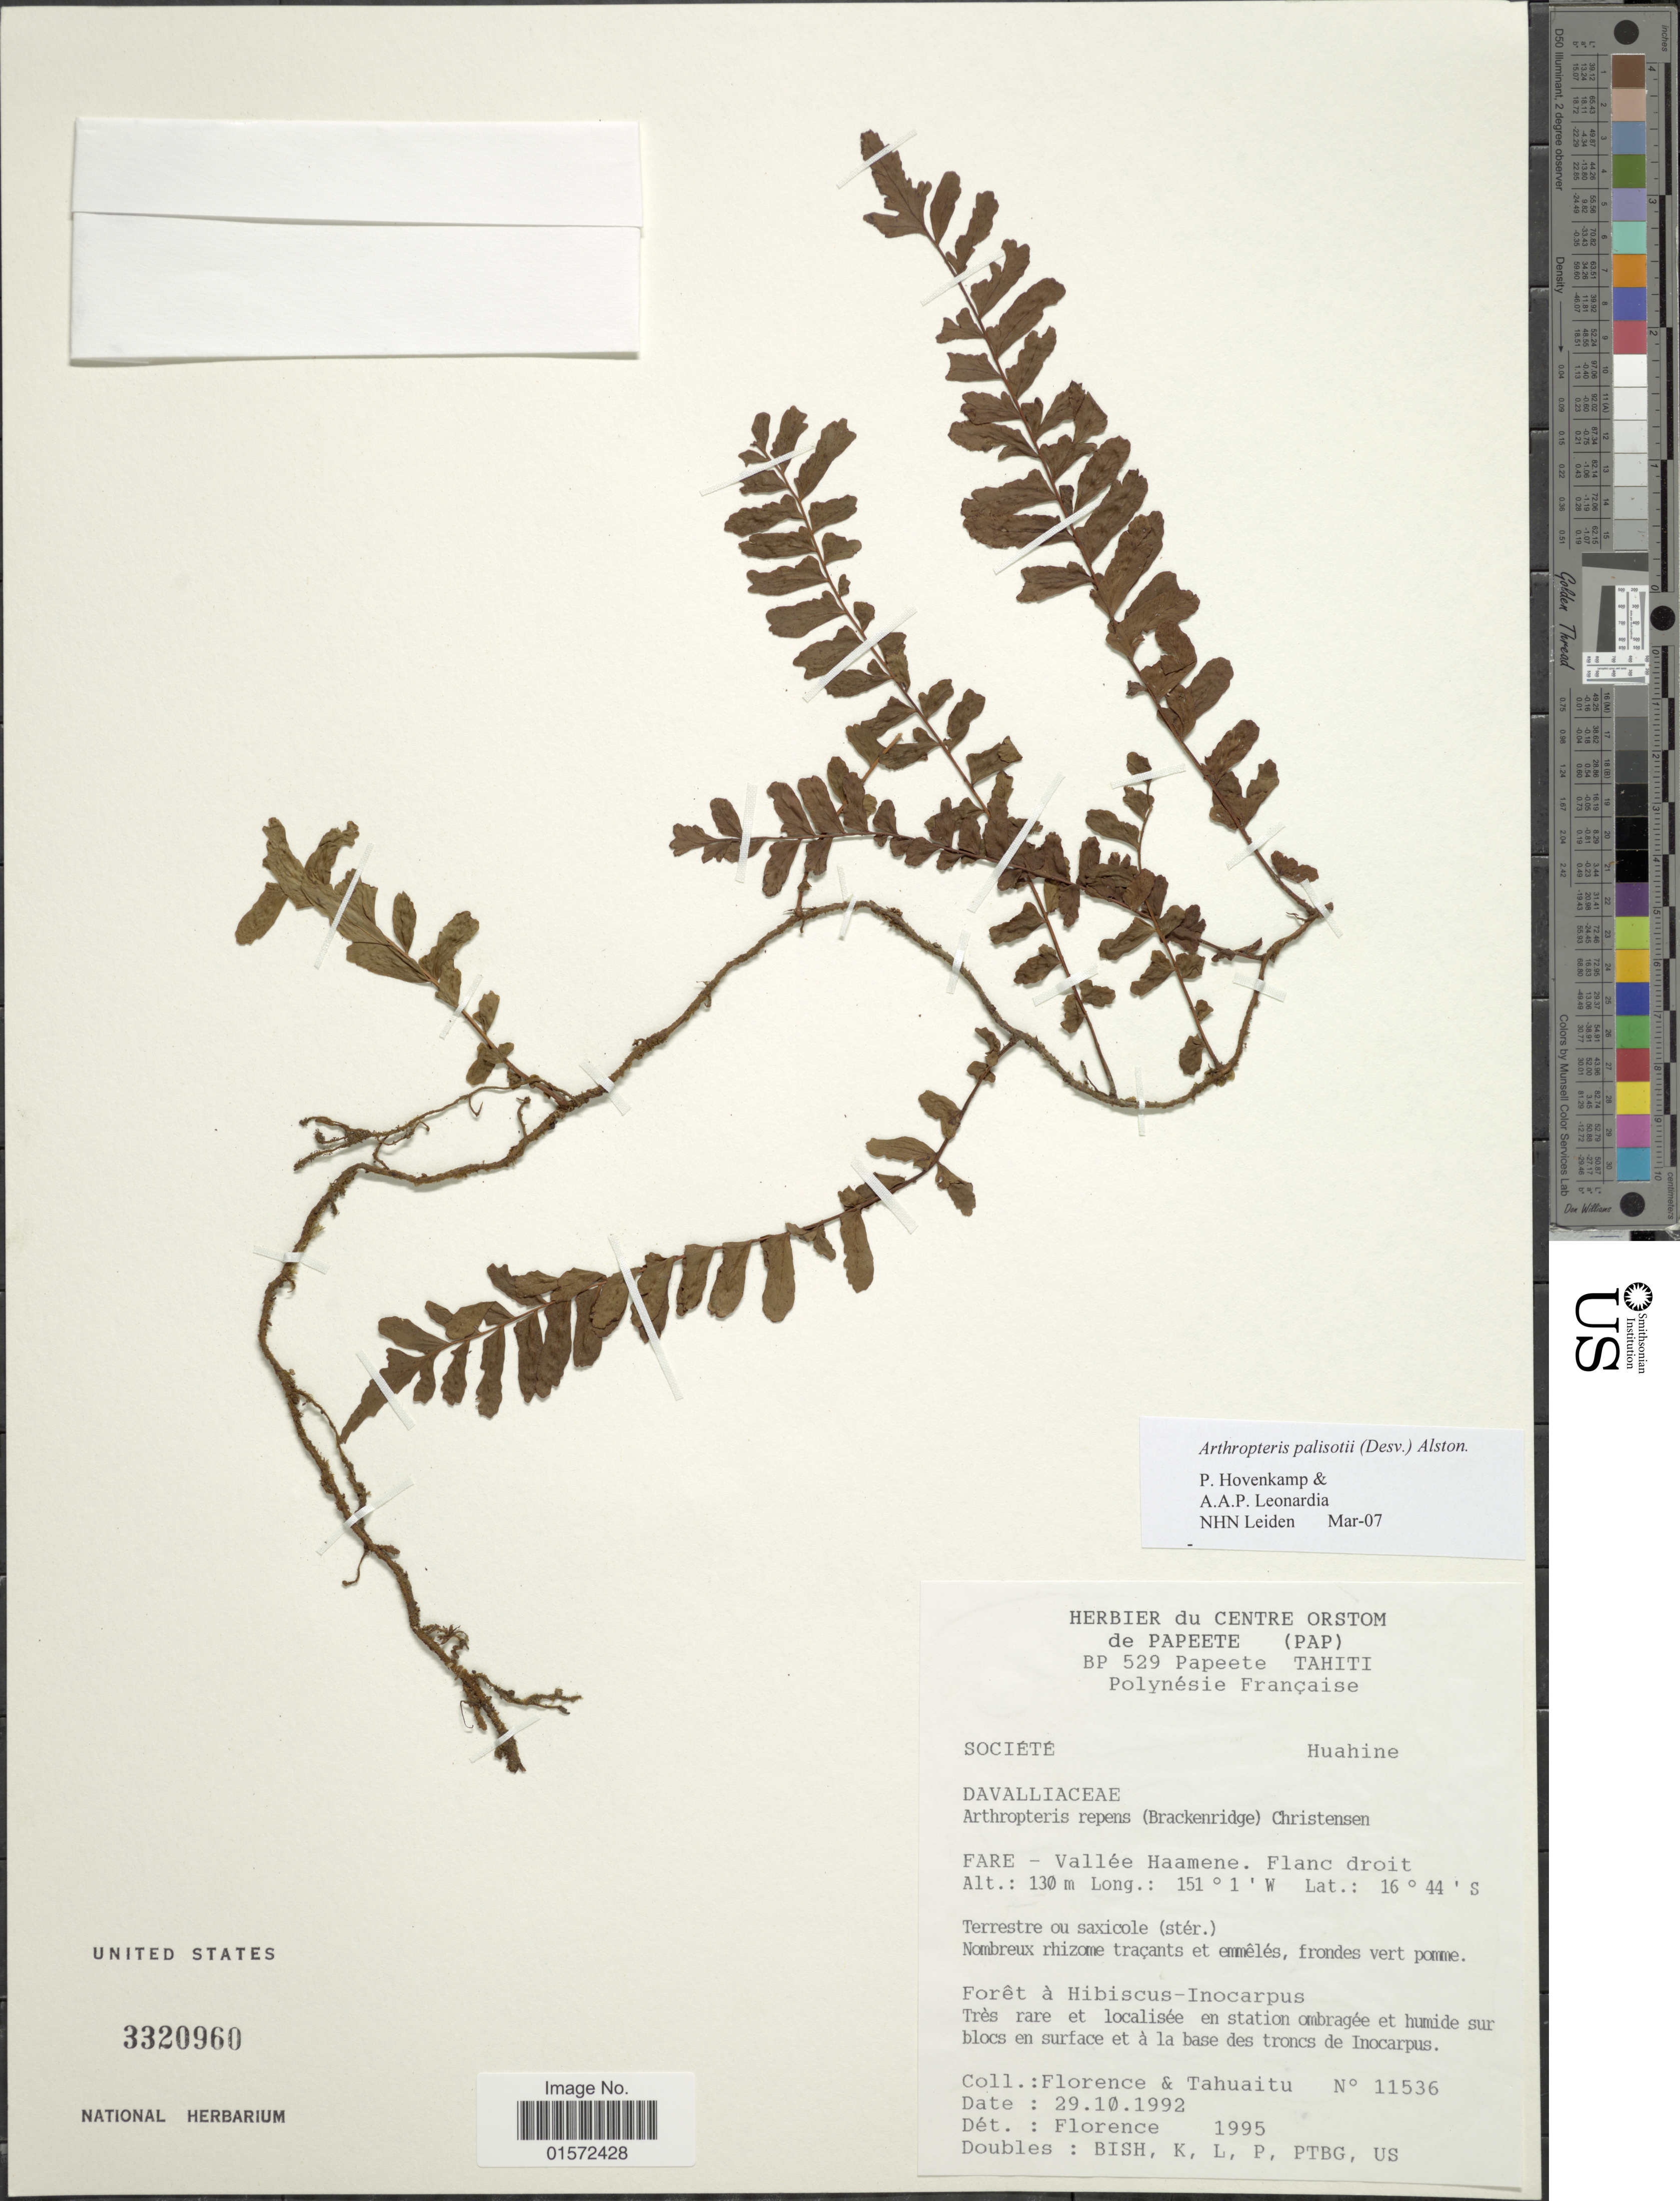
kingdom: Plantae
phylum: Tracheophyta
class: Polypodiopsida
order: Polypodiales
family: Tectariaceae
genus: Arthropteris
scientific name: Arthropteris palisotii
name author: (Desv.) Alston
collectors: -. Florence & -. Tahuaitu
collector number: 11536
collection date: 1992-10-29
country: French Polynesia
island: Huahine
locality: Societe Huahine, Fare-Vallee Haamene Flanc droit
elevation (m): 130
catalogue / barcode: US 3320960